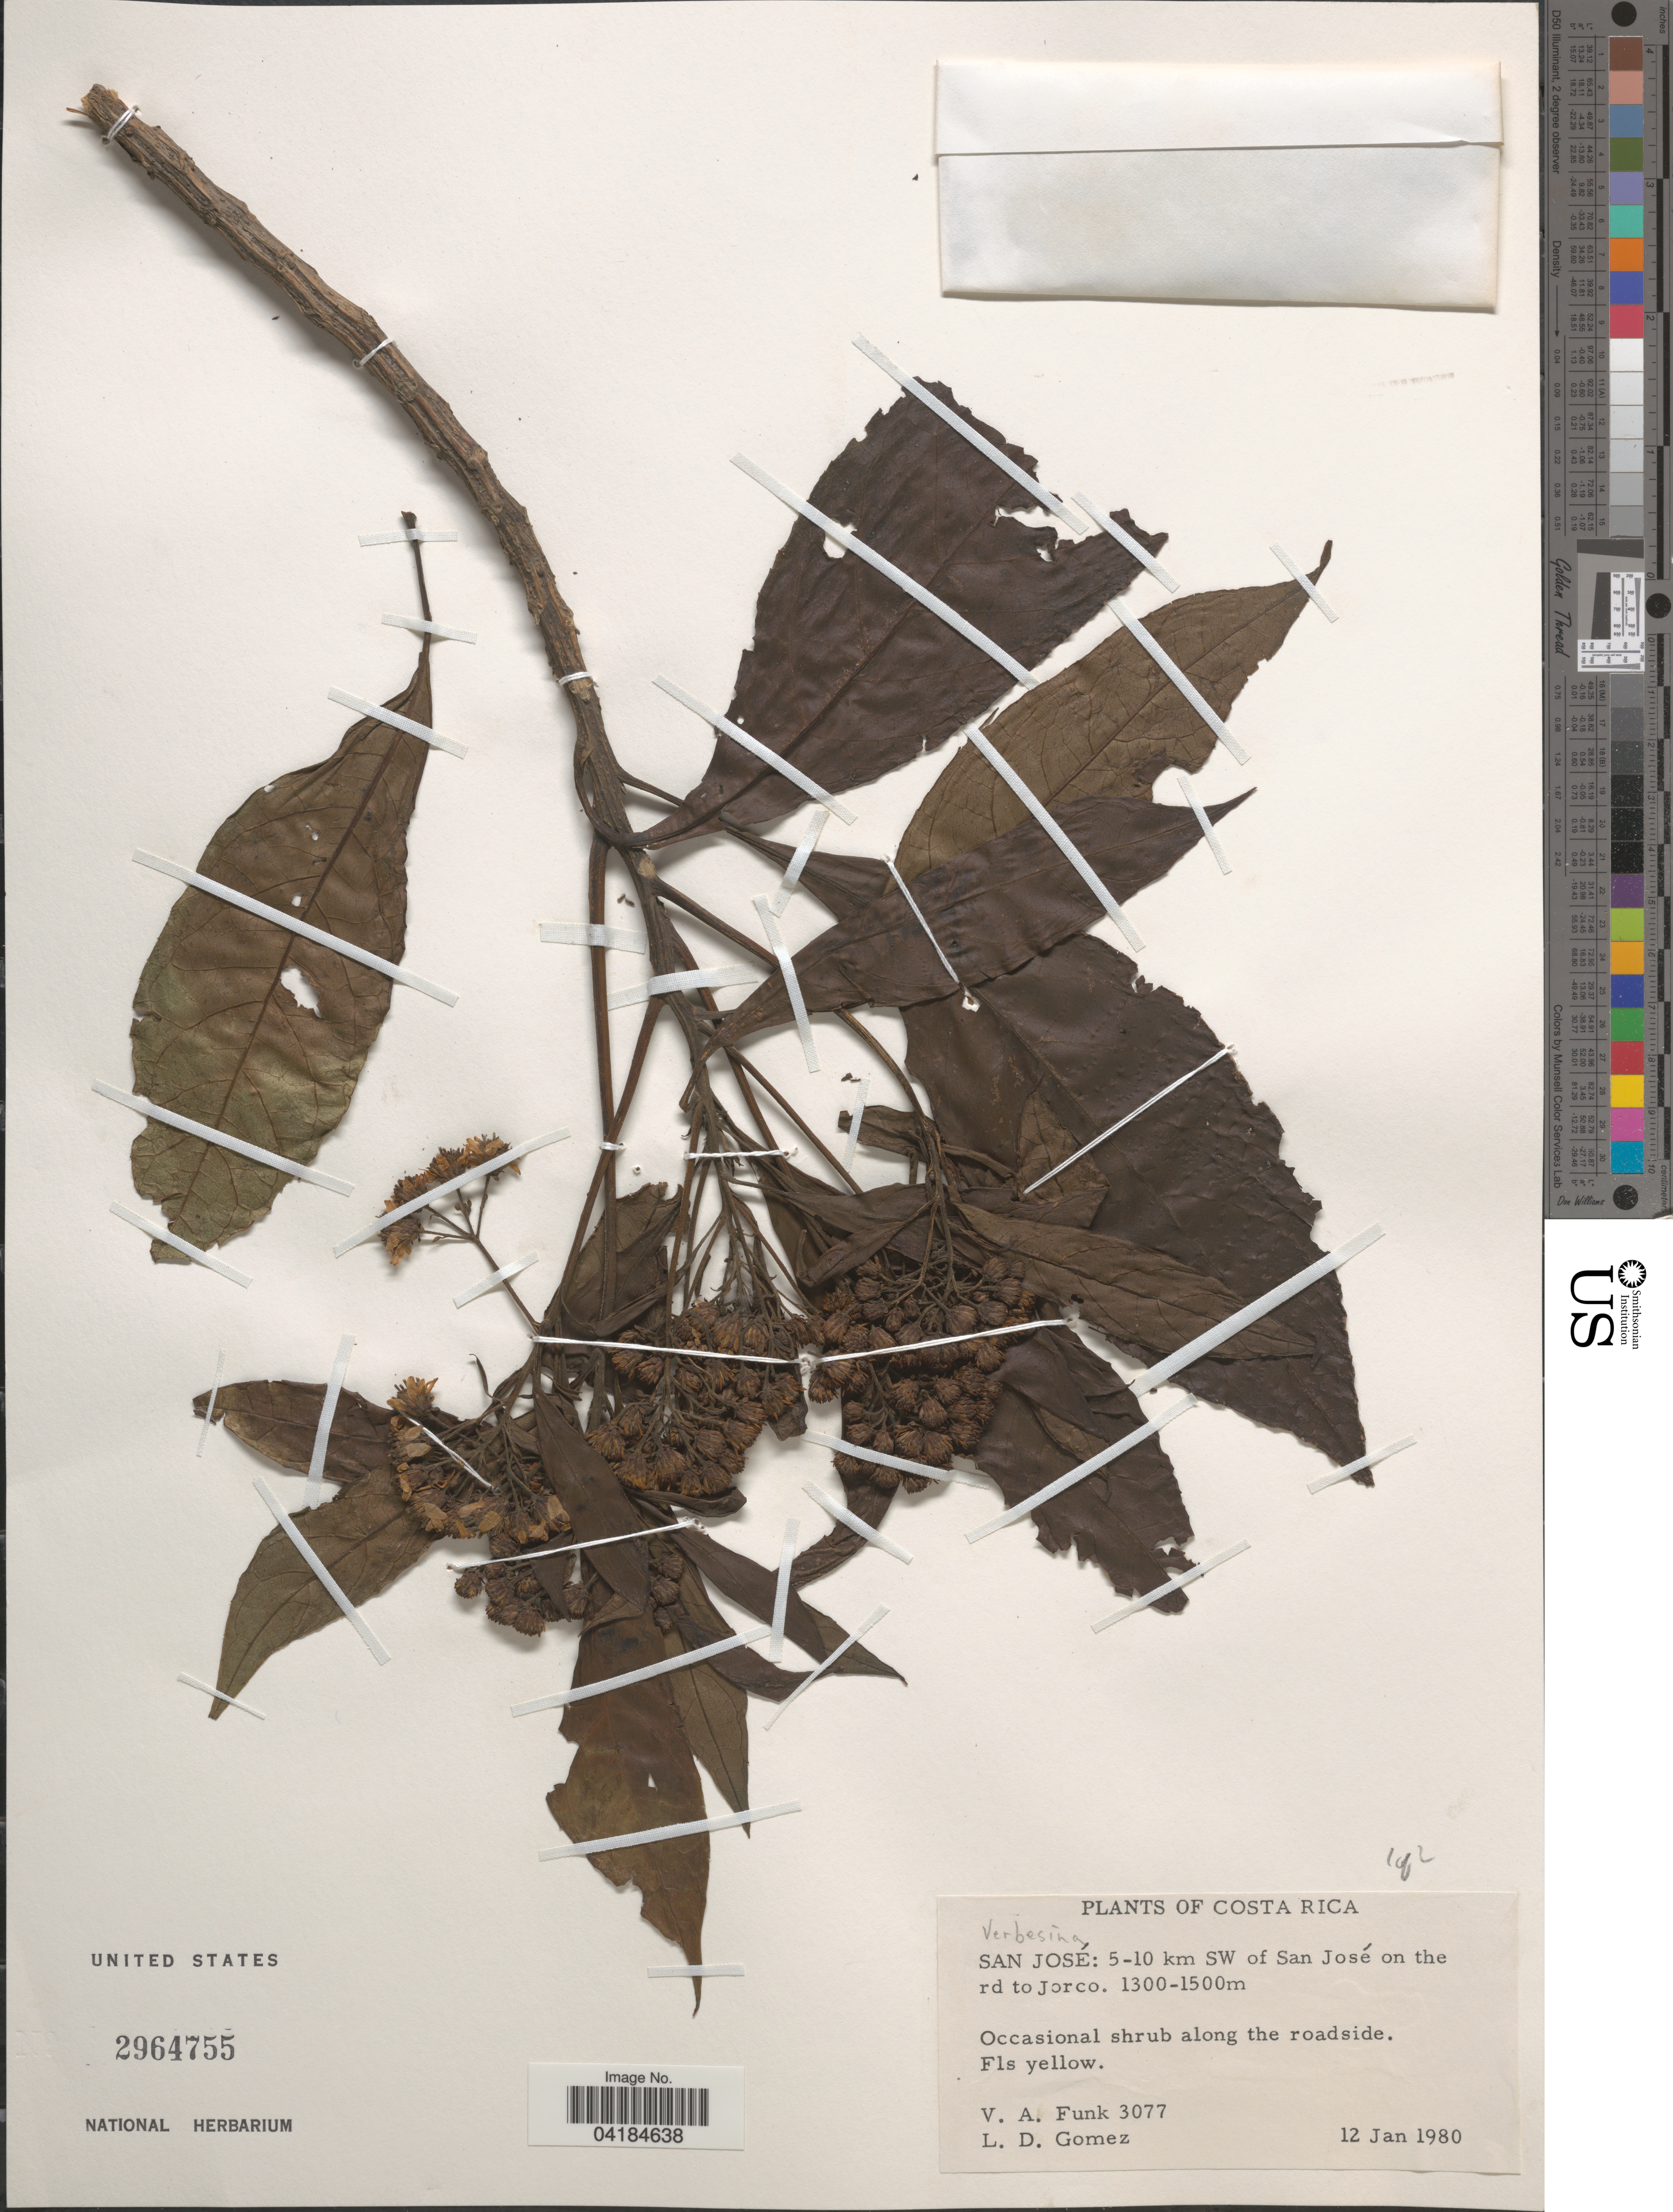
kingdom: Plantae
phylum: Tracheophyta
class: Magnoliopsida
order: Asterales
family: Asteraceae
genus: Verbesina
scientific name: Verbesina sp.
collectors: V. Funk & L. D. Gómez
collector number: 3077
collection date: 1980-01-12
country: Costa Rica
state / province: San José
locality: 5-10 km SW of San José on the rd to Jorco.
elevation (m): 1300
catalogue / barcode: US 2964755